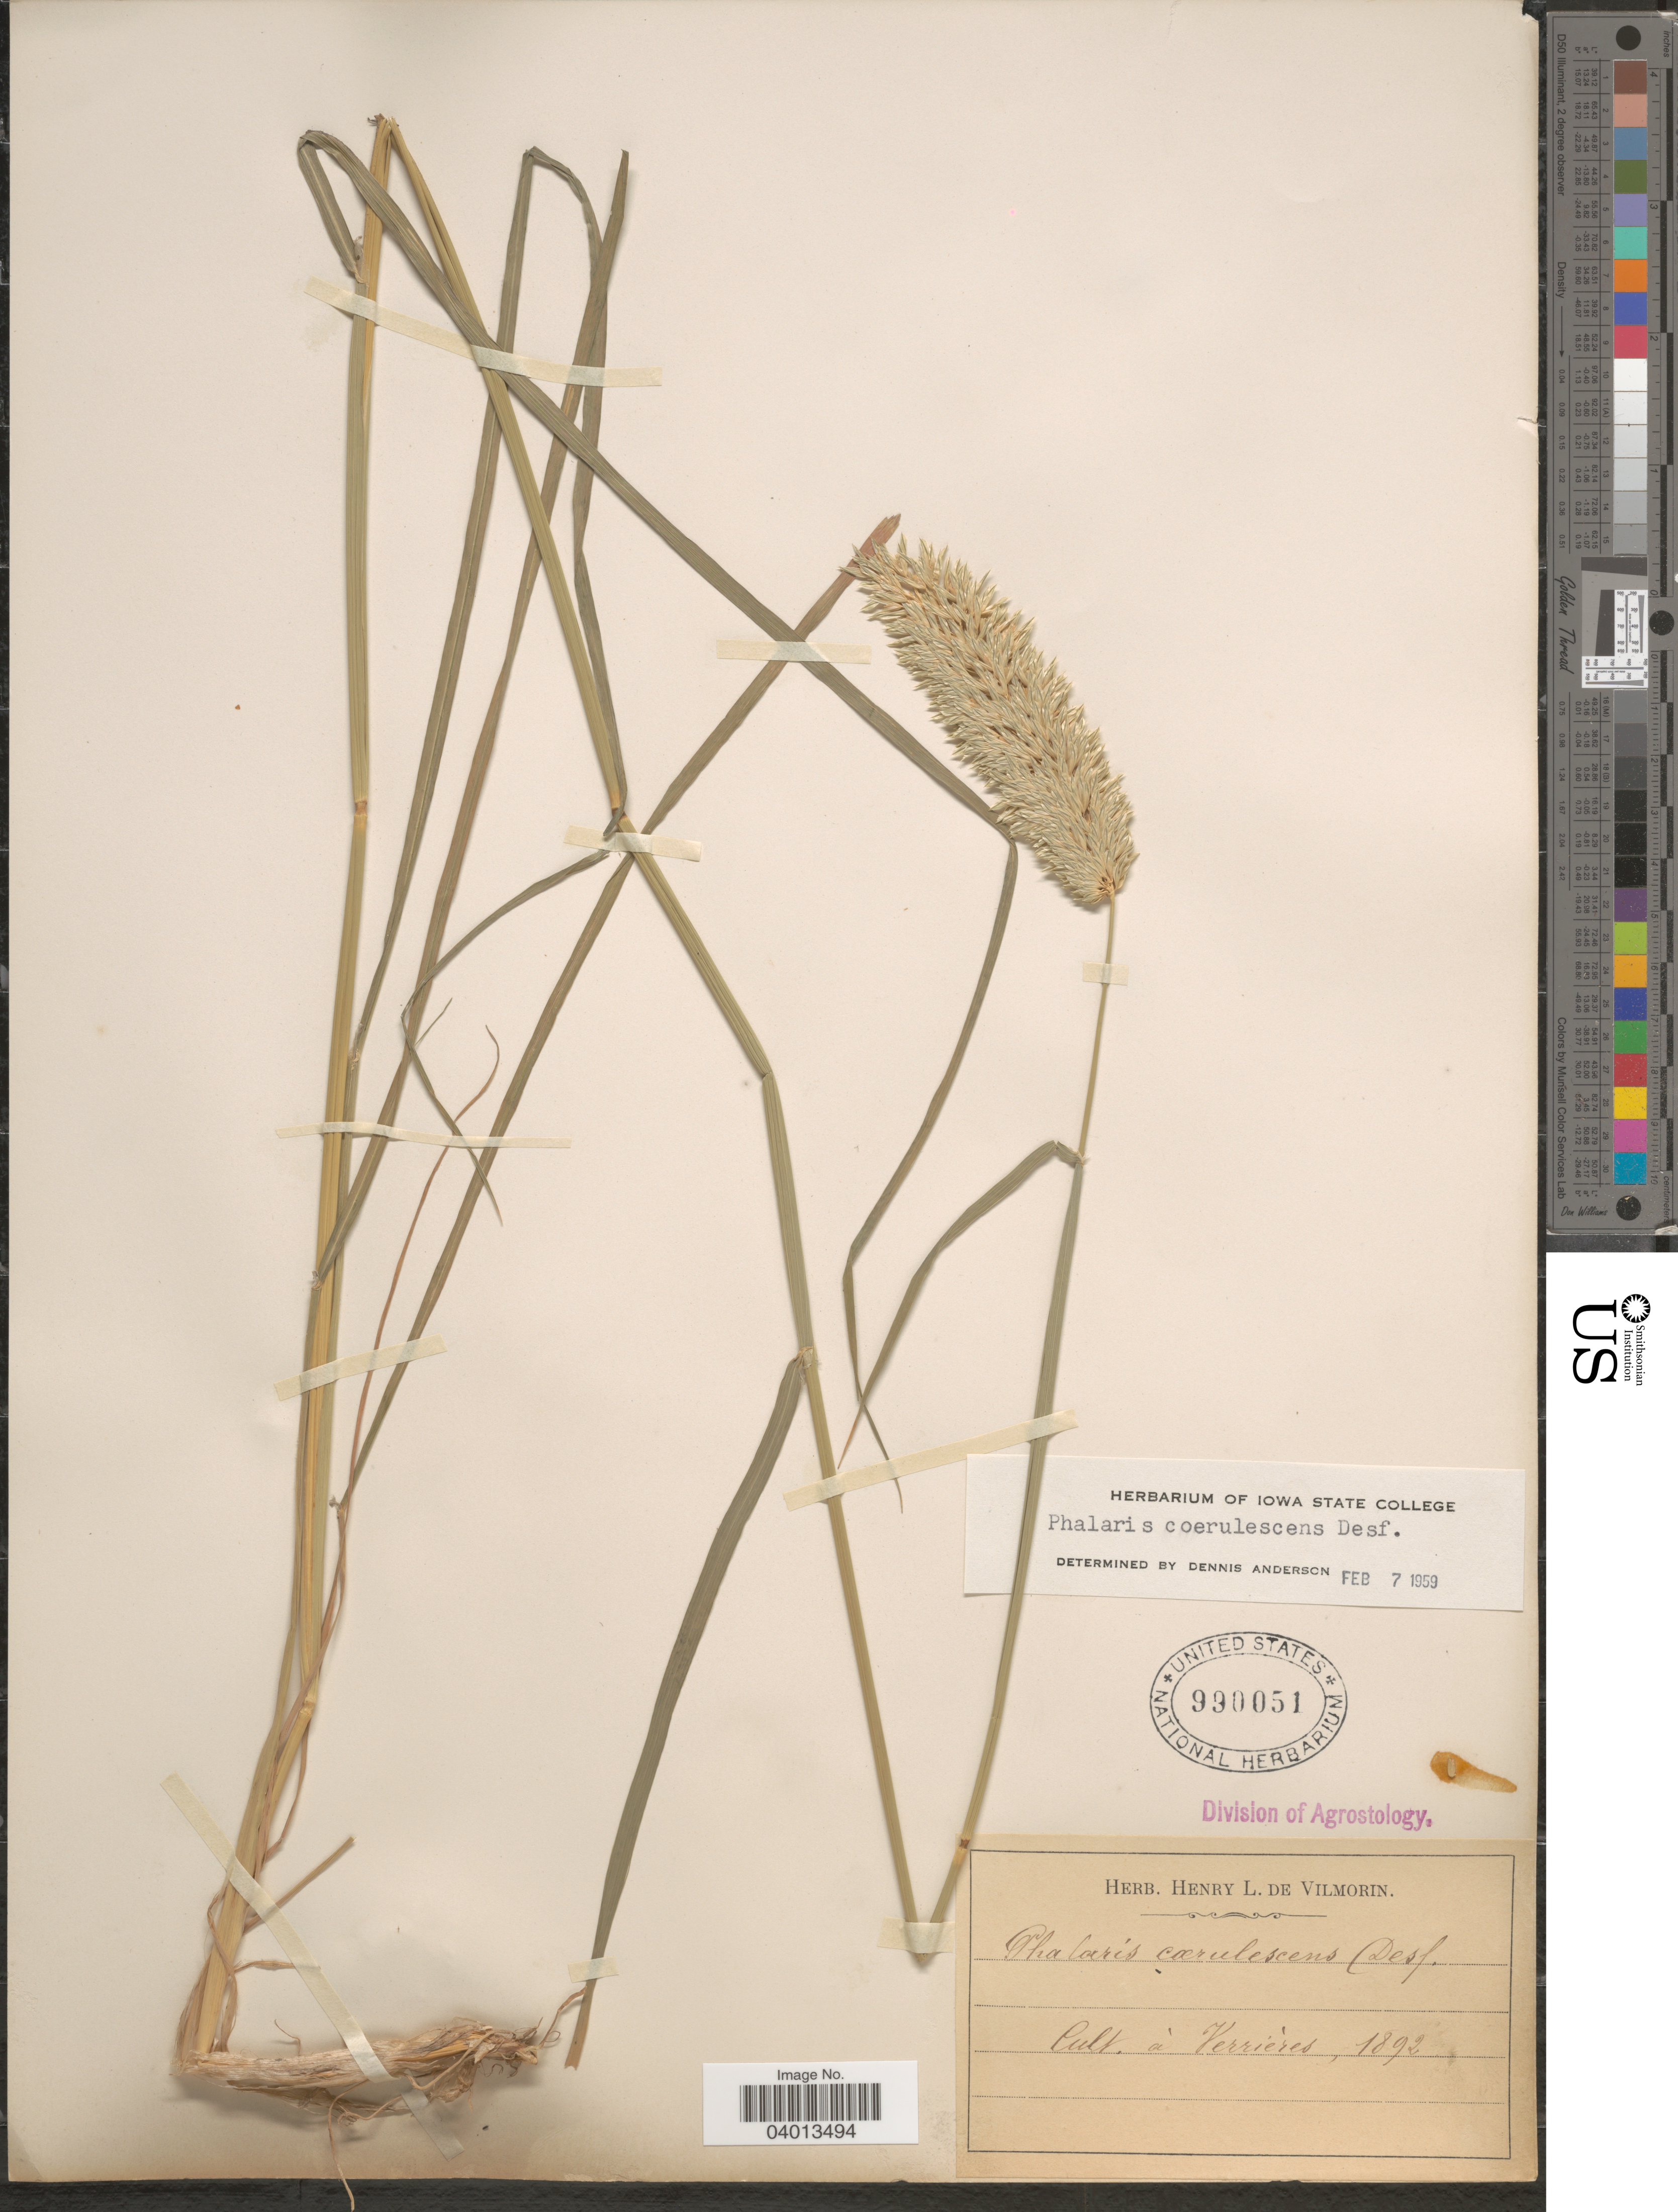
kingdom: Plantae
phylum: Tracheophyta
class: Liliopsida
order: Poales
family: Poaceae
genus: Phalaris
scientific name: Phalaris coerulescens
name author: Desf.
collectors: Ex herb. Henry L. de Vilmorin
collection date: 1892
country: France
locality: Cult. à Verrieres.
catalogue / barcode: US 990051